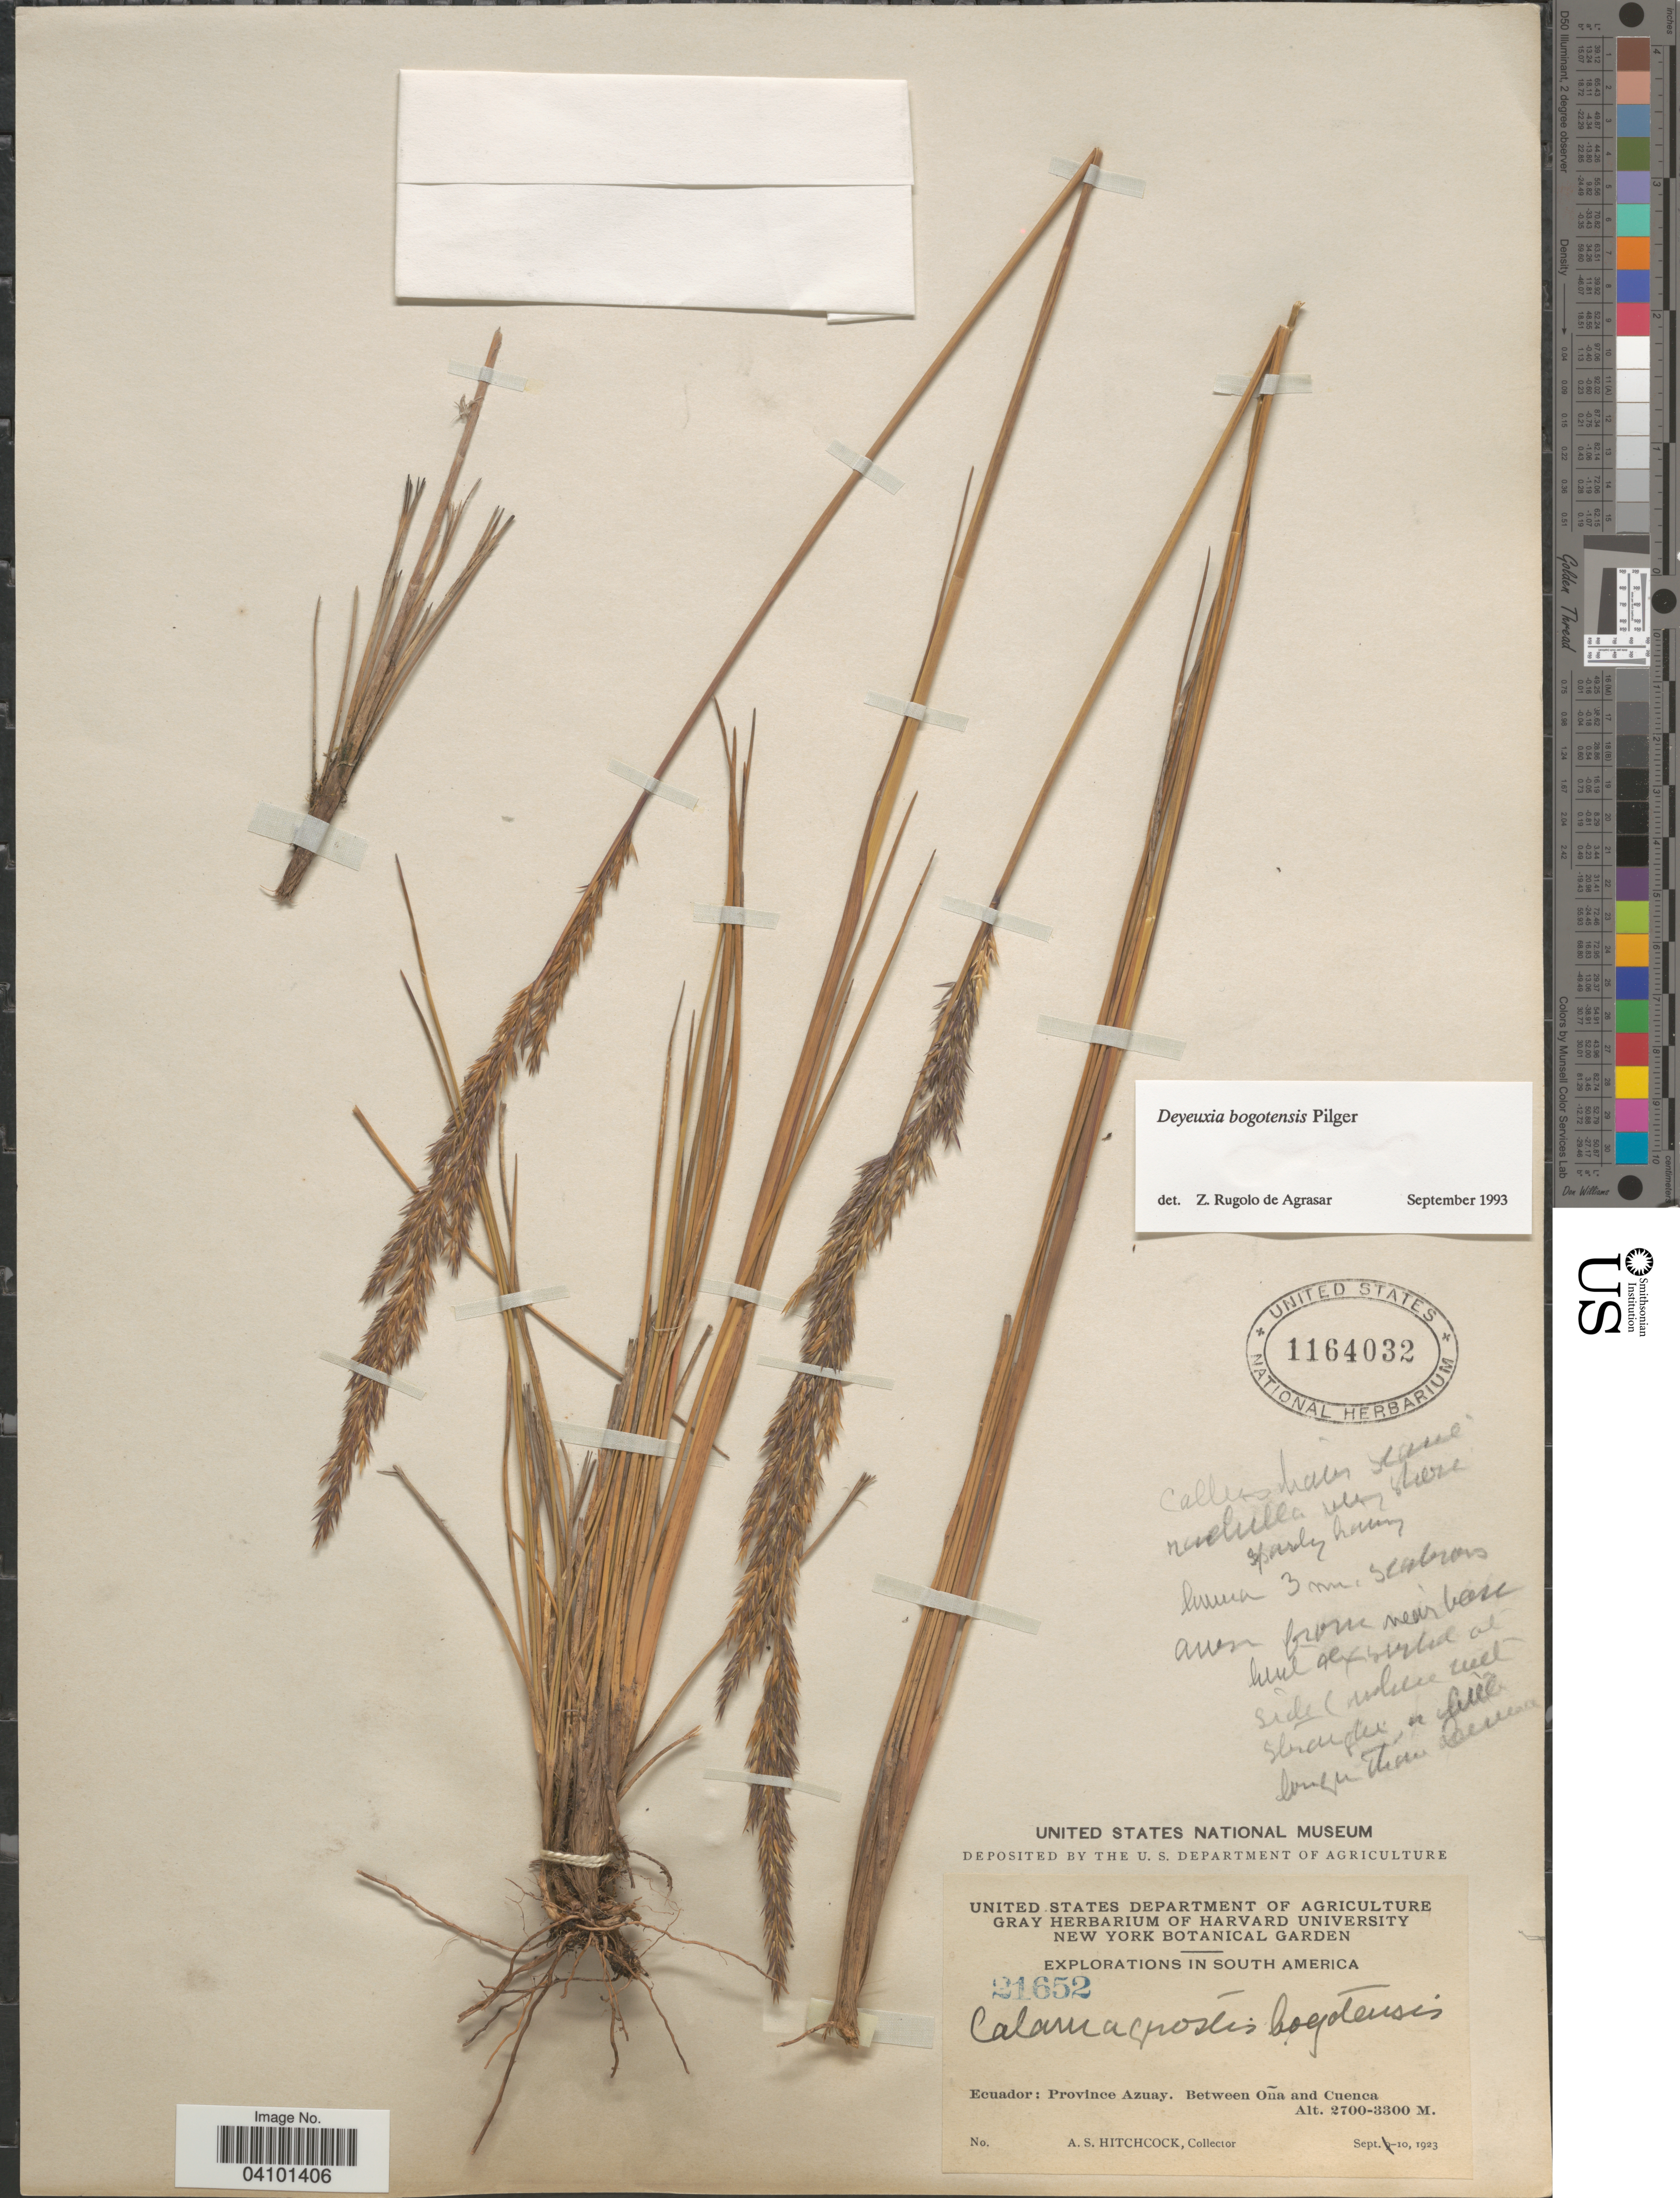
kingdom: Plantae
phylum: Tracheophyta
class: Liliopsida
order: Poales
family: Poaceae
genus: Calamagrostis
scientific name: Calamagrostis bogotensis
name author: (Pilg.) Pilg.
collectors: A. S. Hitchcock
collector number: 21652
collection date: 1923-09-10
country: Ecuador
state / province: Azuay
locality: Explorations in South America. Between Oña and Cuenca.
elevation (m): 2700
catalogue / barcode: US 1164032